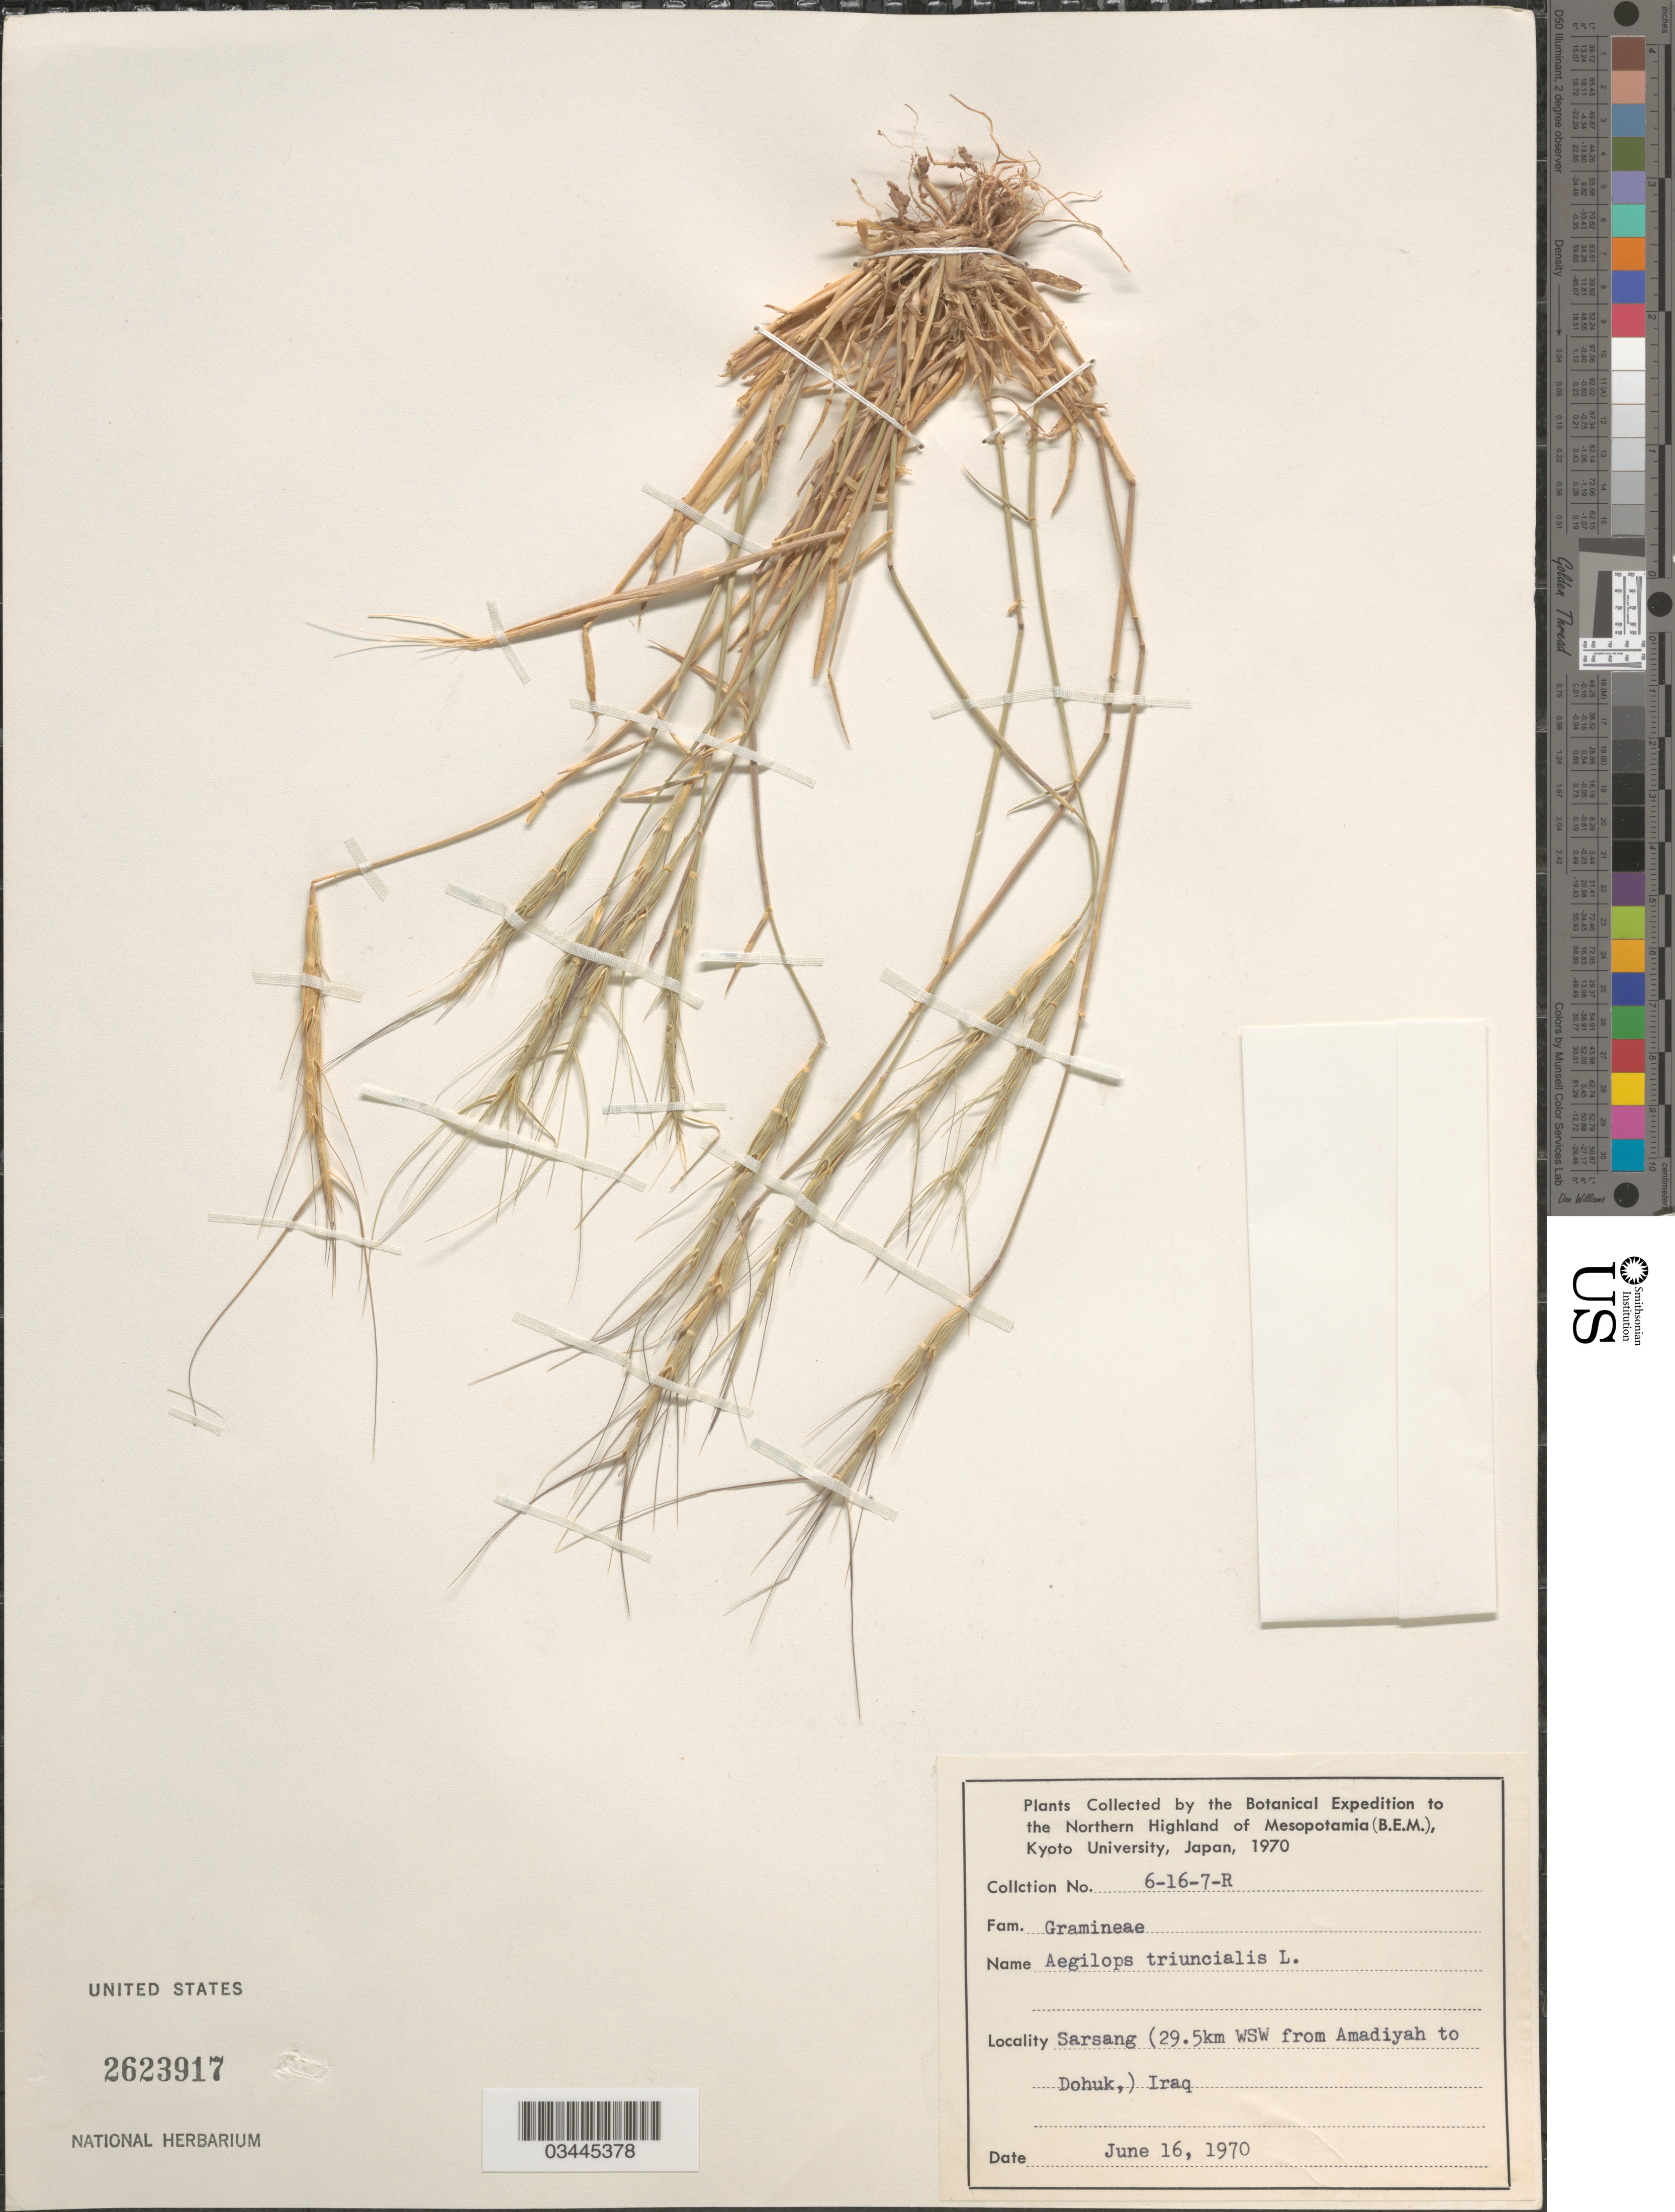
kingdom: Plantae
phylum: Tracheophyta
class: Liliopsida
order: Poales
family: Poaceae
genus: Aegilops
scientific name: Aegilops triuncialis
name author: L.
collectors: Botanical Expedition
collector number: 6-16-7-R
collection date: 1970-06-16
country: Iraq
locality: To the Northern Highland of Mesopotamia (B.E.M.). Sarsang (29.5km WSW from Amadiyah to Dohuk).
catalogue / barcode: US 2623917